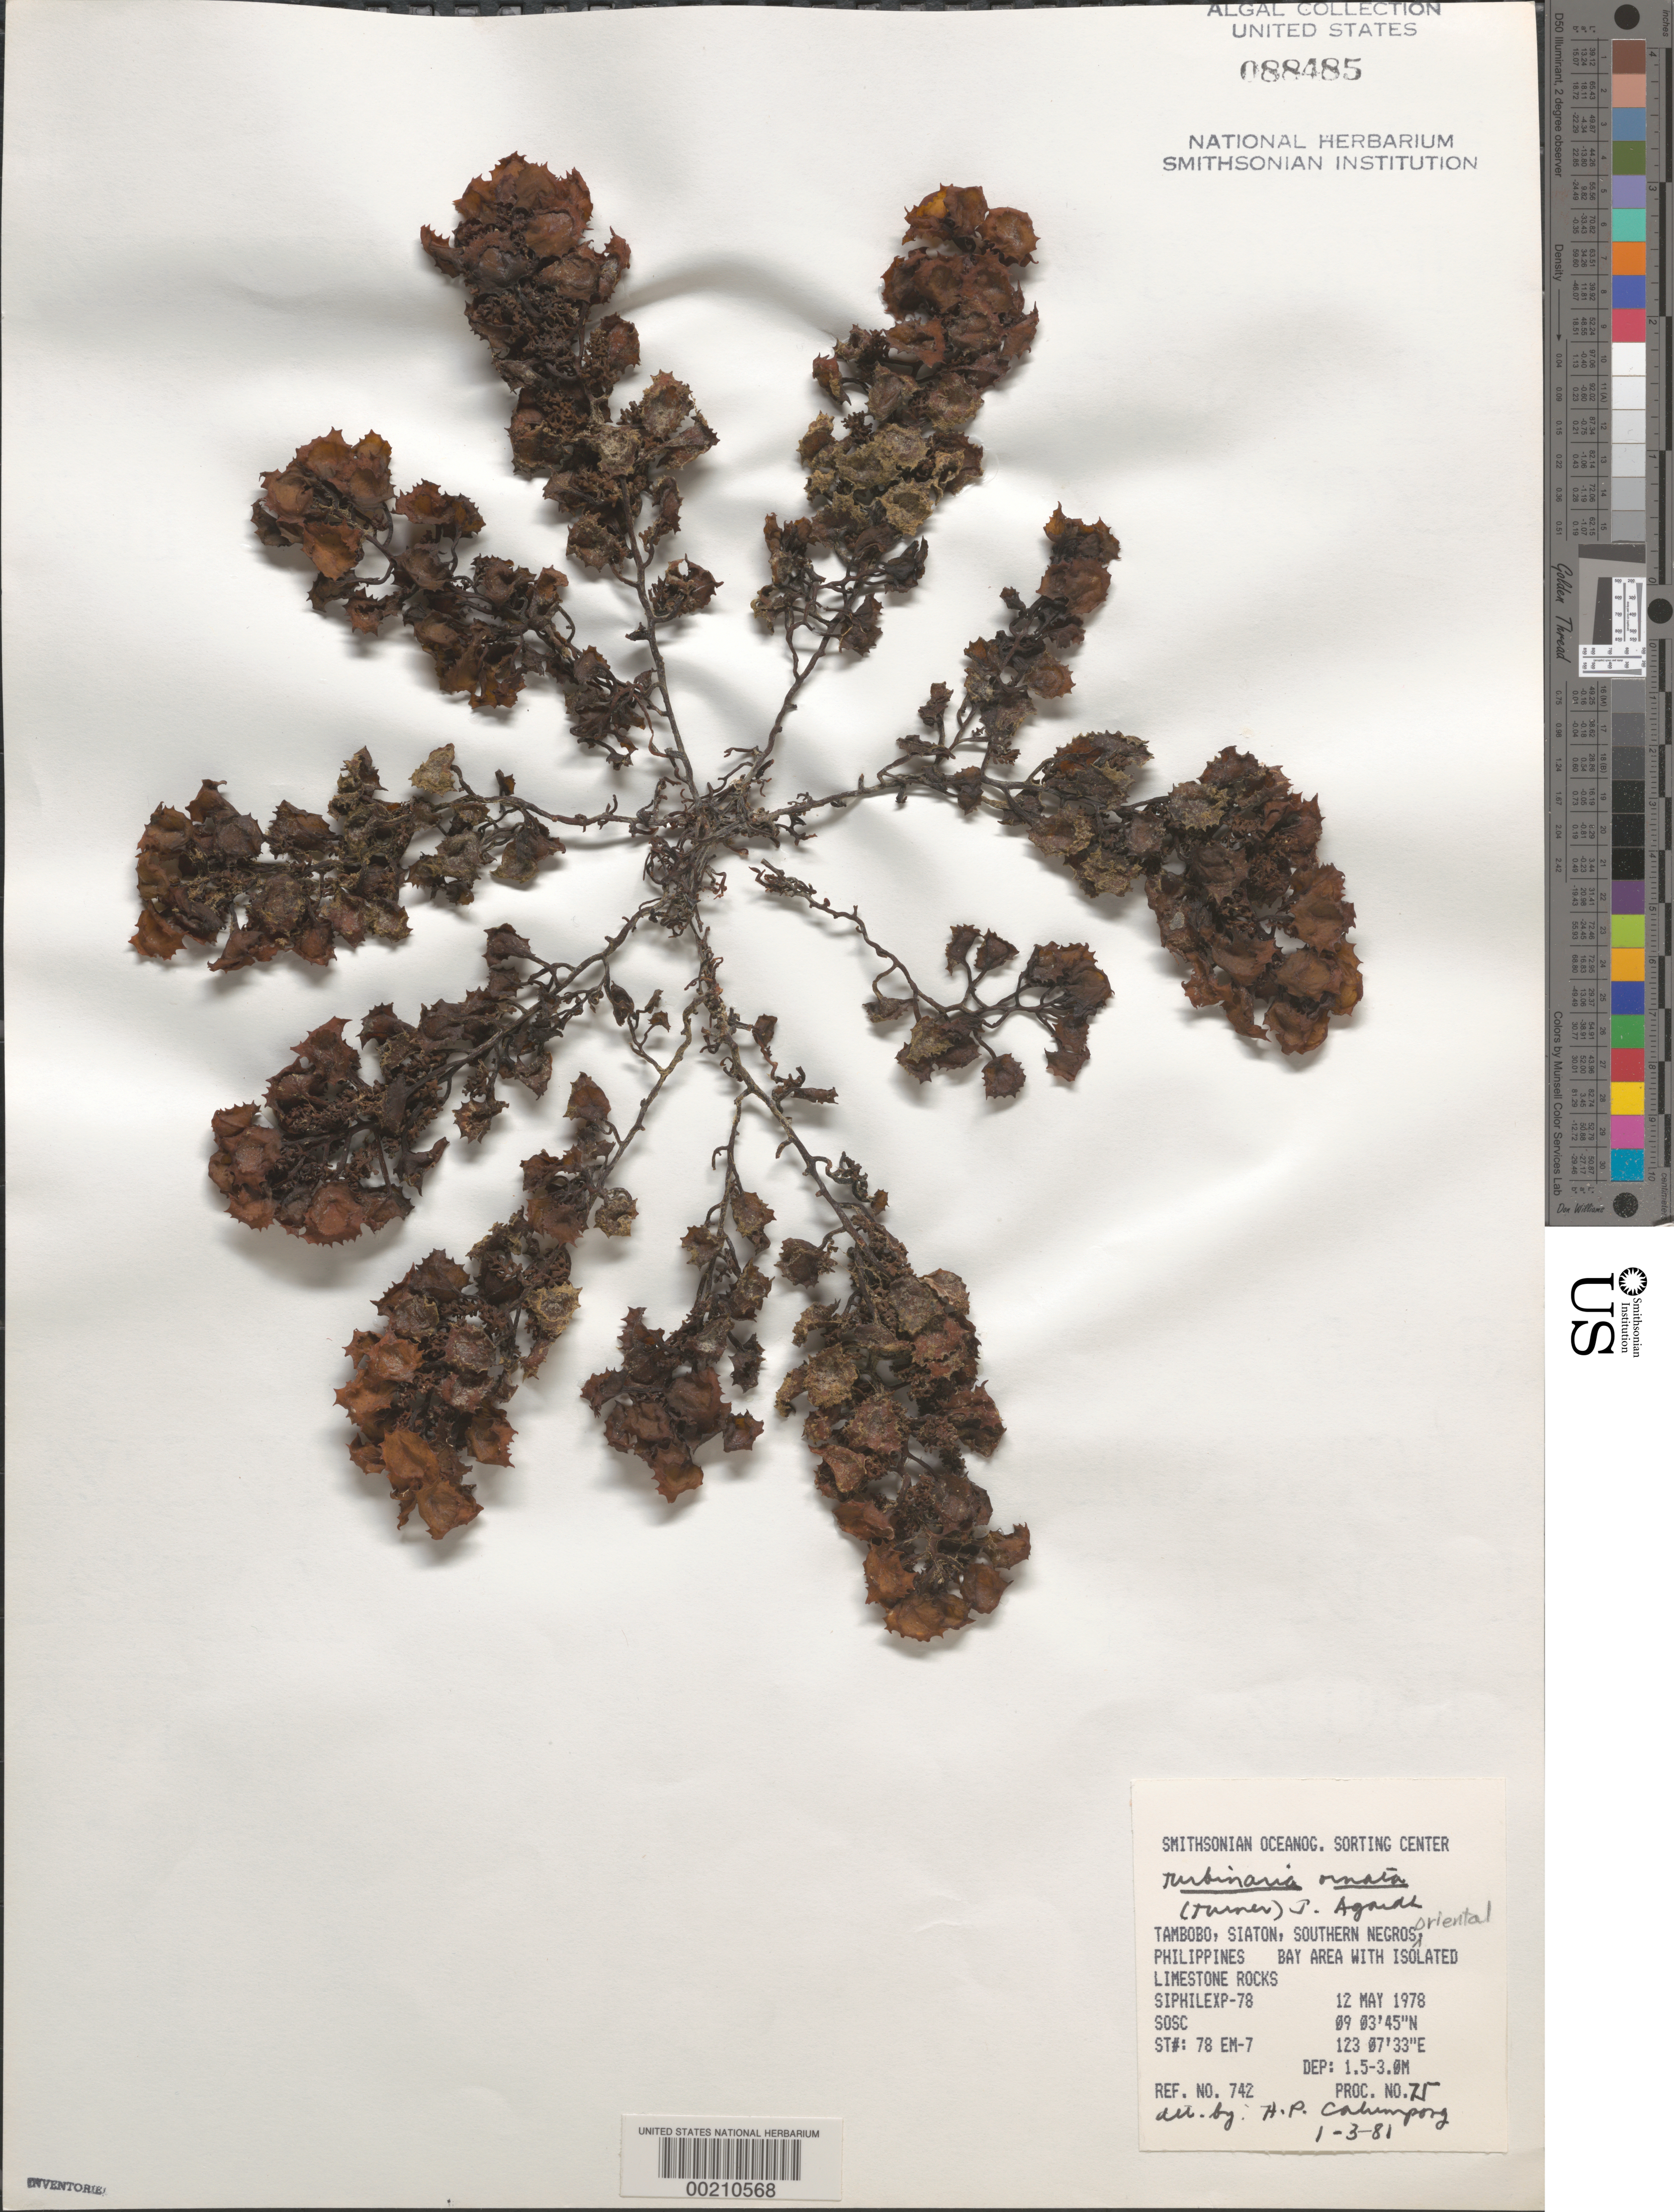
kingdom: Chromista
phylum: Ochrophyta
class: Phaeophyceae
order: Fucales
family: Sargassaceae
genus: Turbinaria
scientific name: Turbinaria ornata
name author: (Turner) J. Agardh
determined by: Calumpong, H. P.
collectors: SOSC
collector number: Station 78 Em-7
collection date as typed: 12 May 1978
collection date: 1978-05-12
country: Philippines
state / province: Central Visayas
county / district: Negros Oriental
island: Negros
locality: Tambobo, Siaton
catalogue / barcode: US 88485